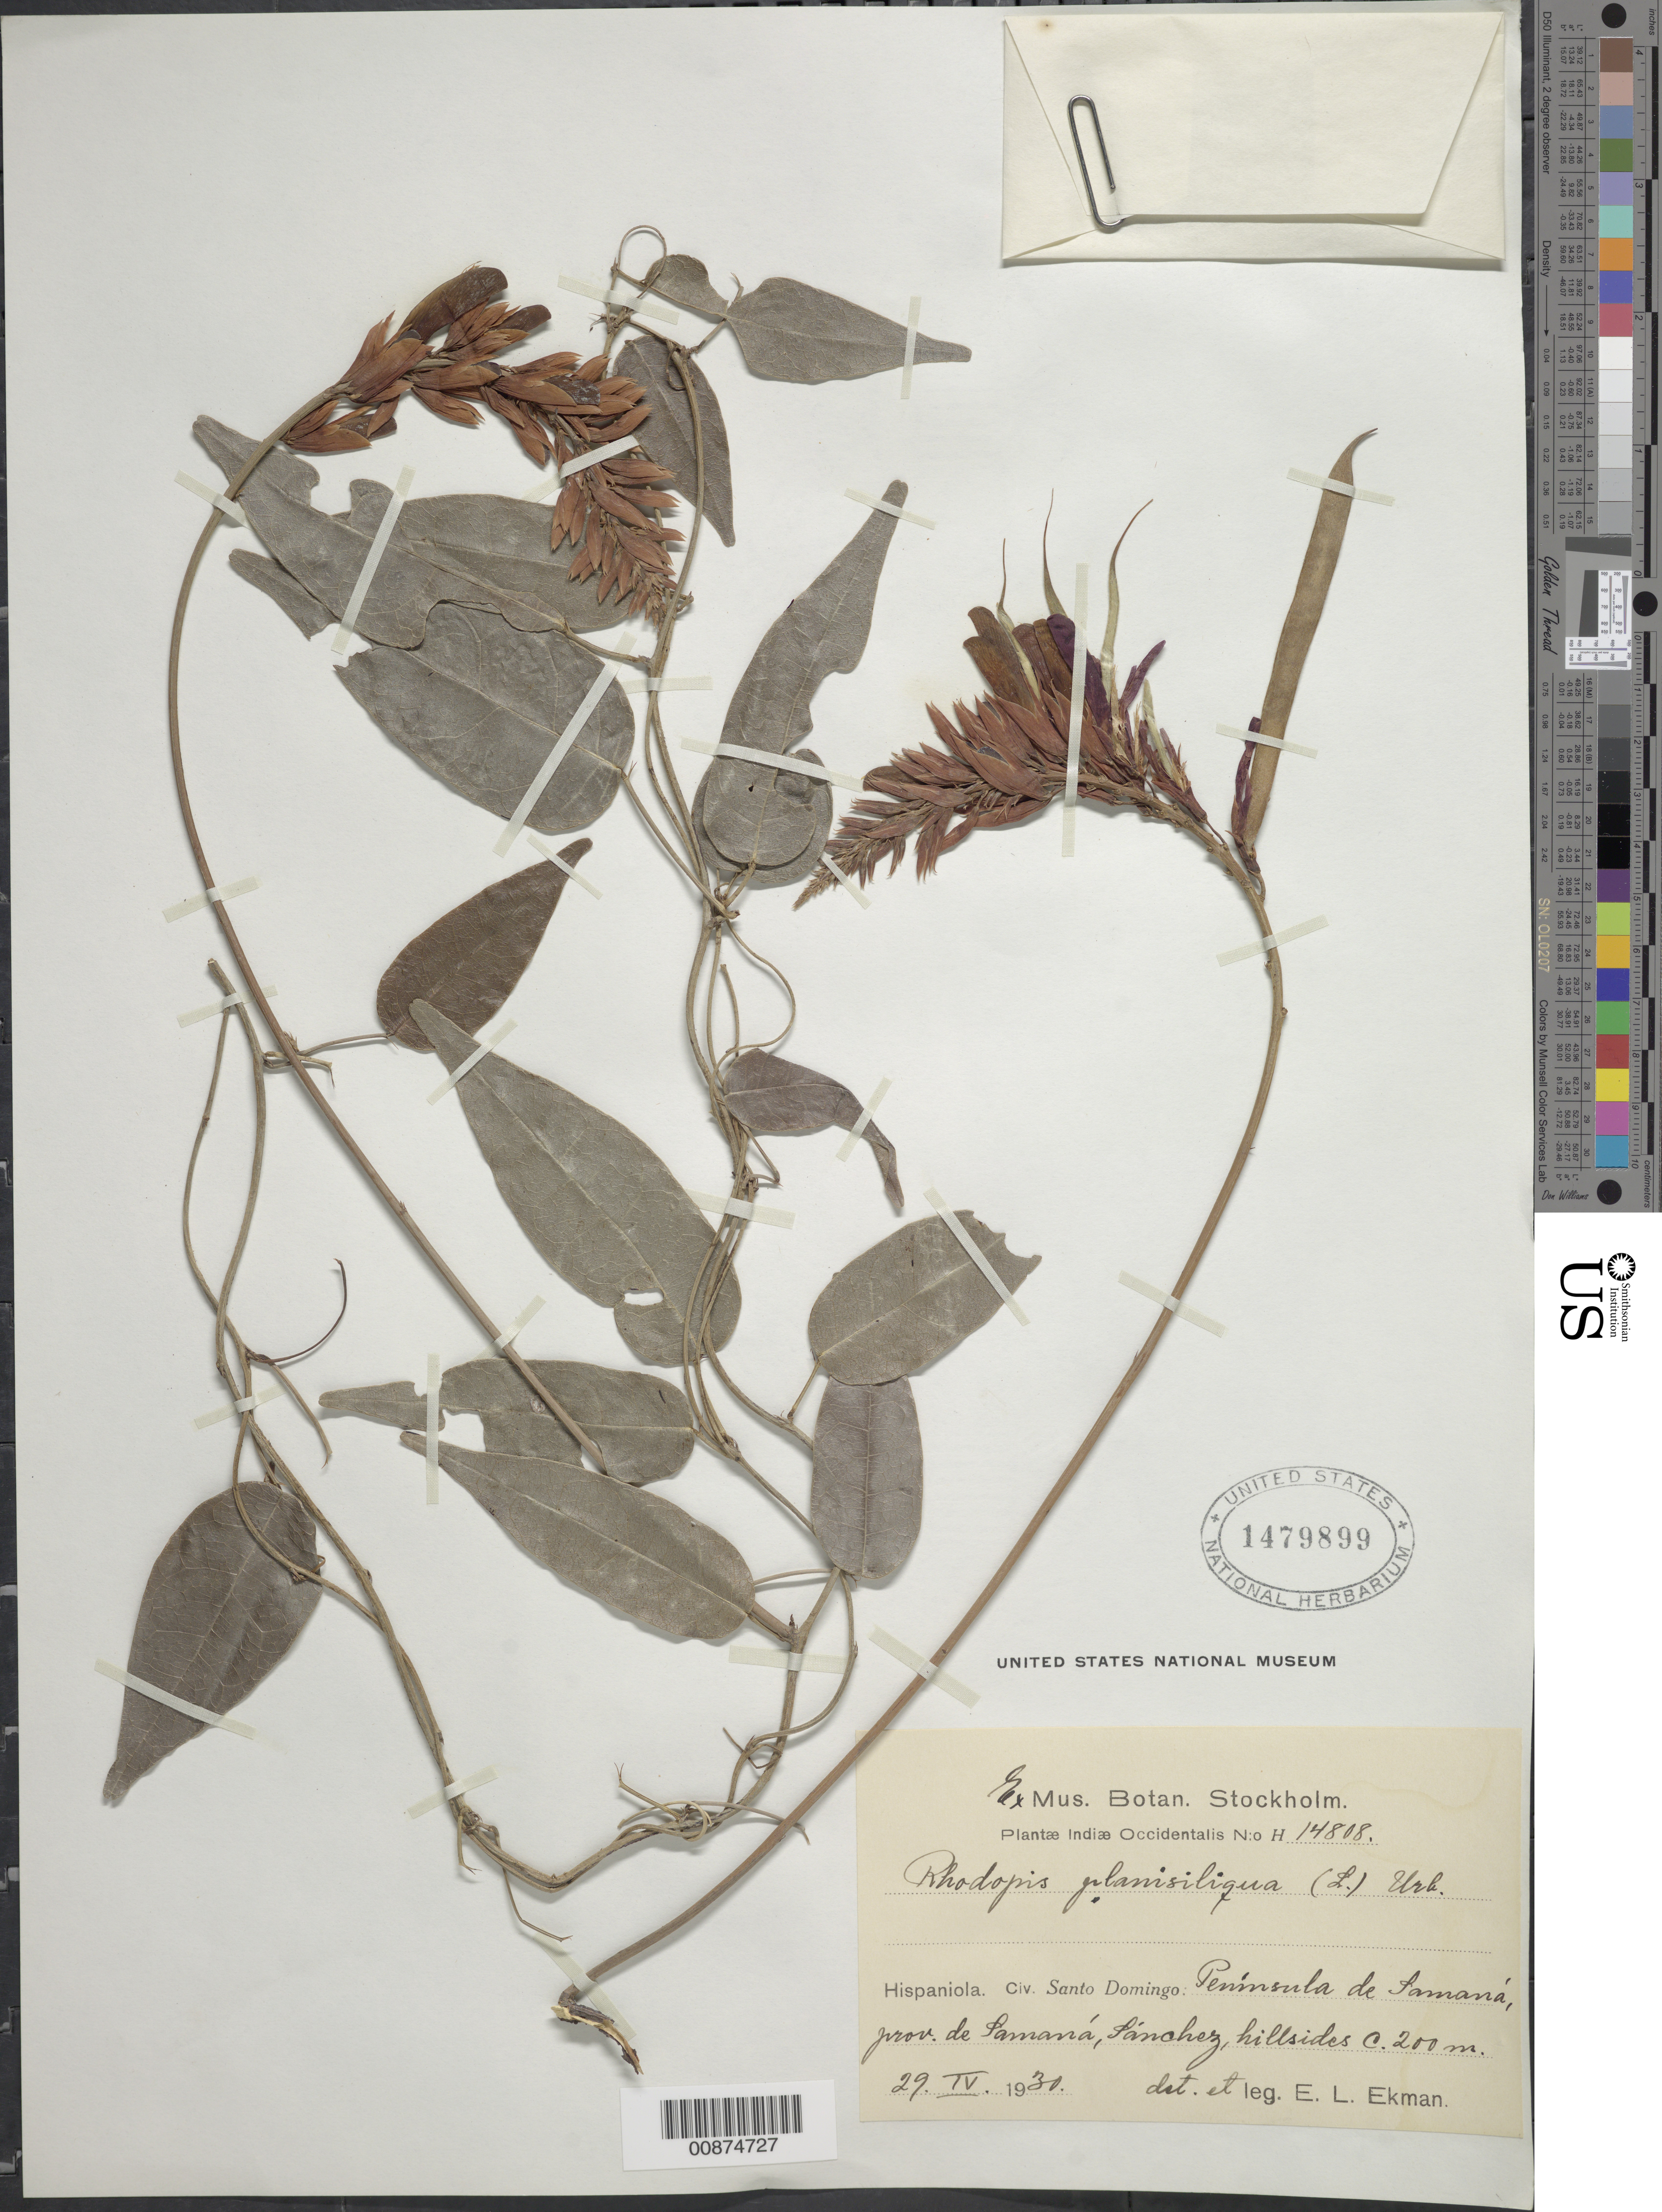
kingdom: Plantae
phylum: Tracheophyta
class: Magnoliopsida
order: Fabales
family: Fabaceae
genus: Rhodopis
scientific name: Rhodopis planisiliqua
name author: (L.) Urb.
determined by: Ekman, E. L.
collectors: E. L. Ekman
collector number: H 14808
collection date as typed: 29 Apr 1930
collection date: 1930-04-29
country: Dominican Republic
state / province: Samana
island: Hispaniola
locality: Península de Samaná, Sánchez.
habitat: Hillsides.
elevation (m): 200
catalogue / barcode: US 1479899